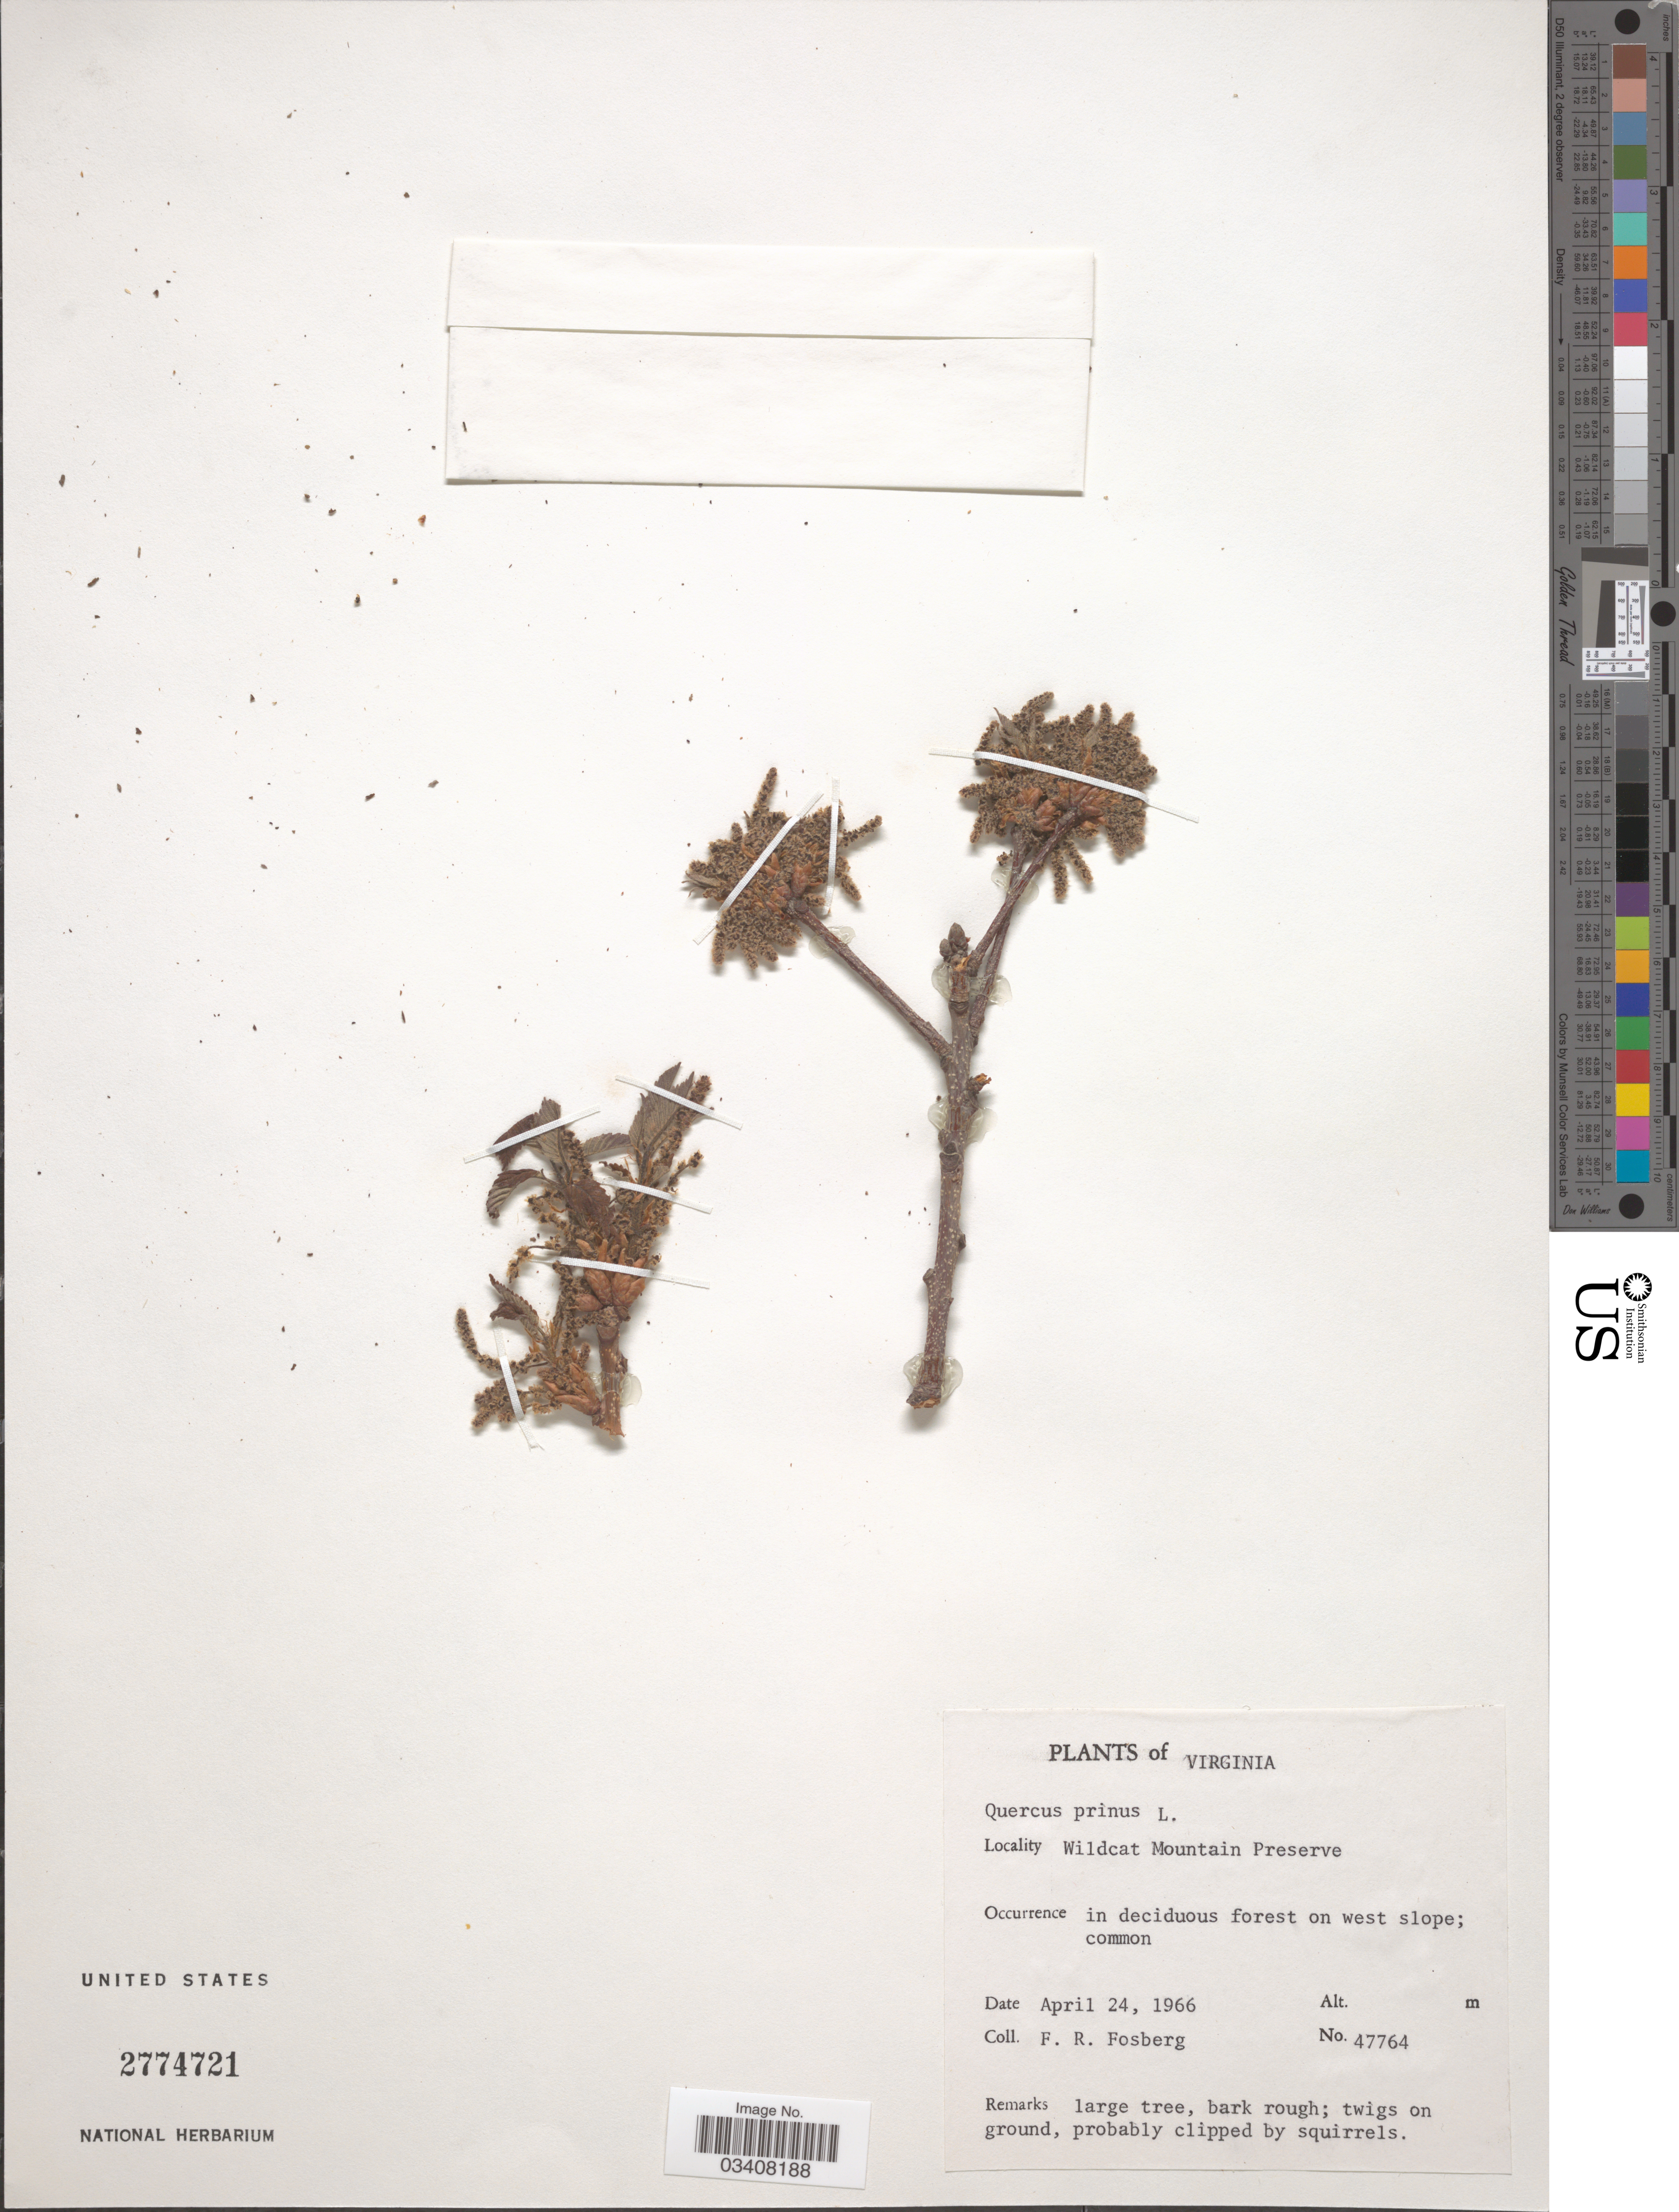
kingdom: Plantae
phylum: Tracheophyta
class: Magnoliopsida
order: Fagales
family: Fagaceae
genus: Quercus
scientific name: Quercus prinus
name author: L.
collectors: F. R. Fosberg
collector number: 47764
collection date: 1966-04-24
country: United States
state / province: Virginia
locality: Wildcat Mountain Preserve.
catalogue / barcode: US 2774721